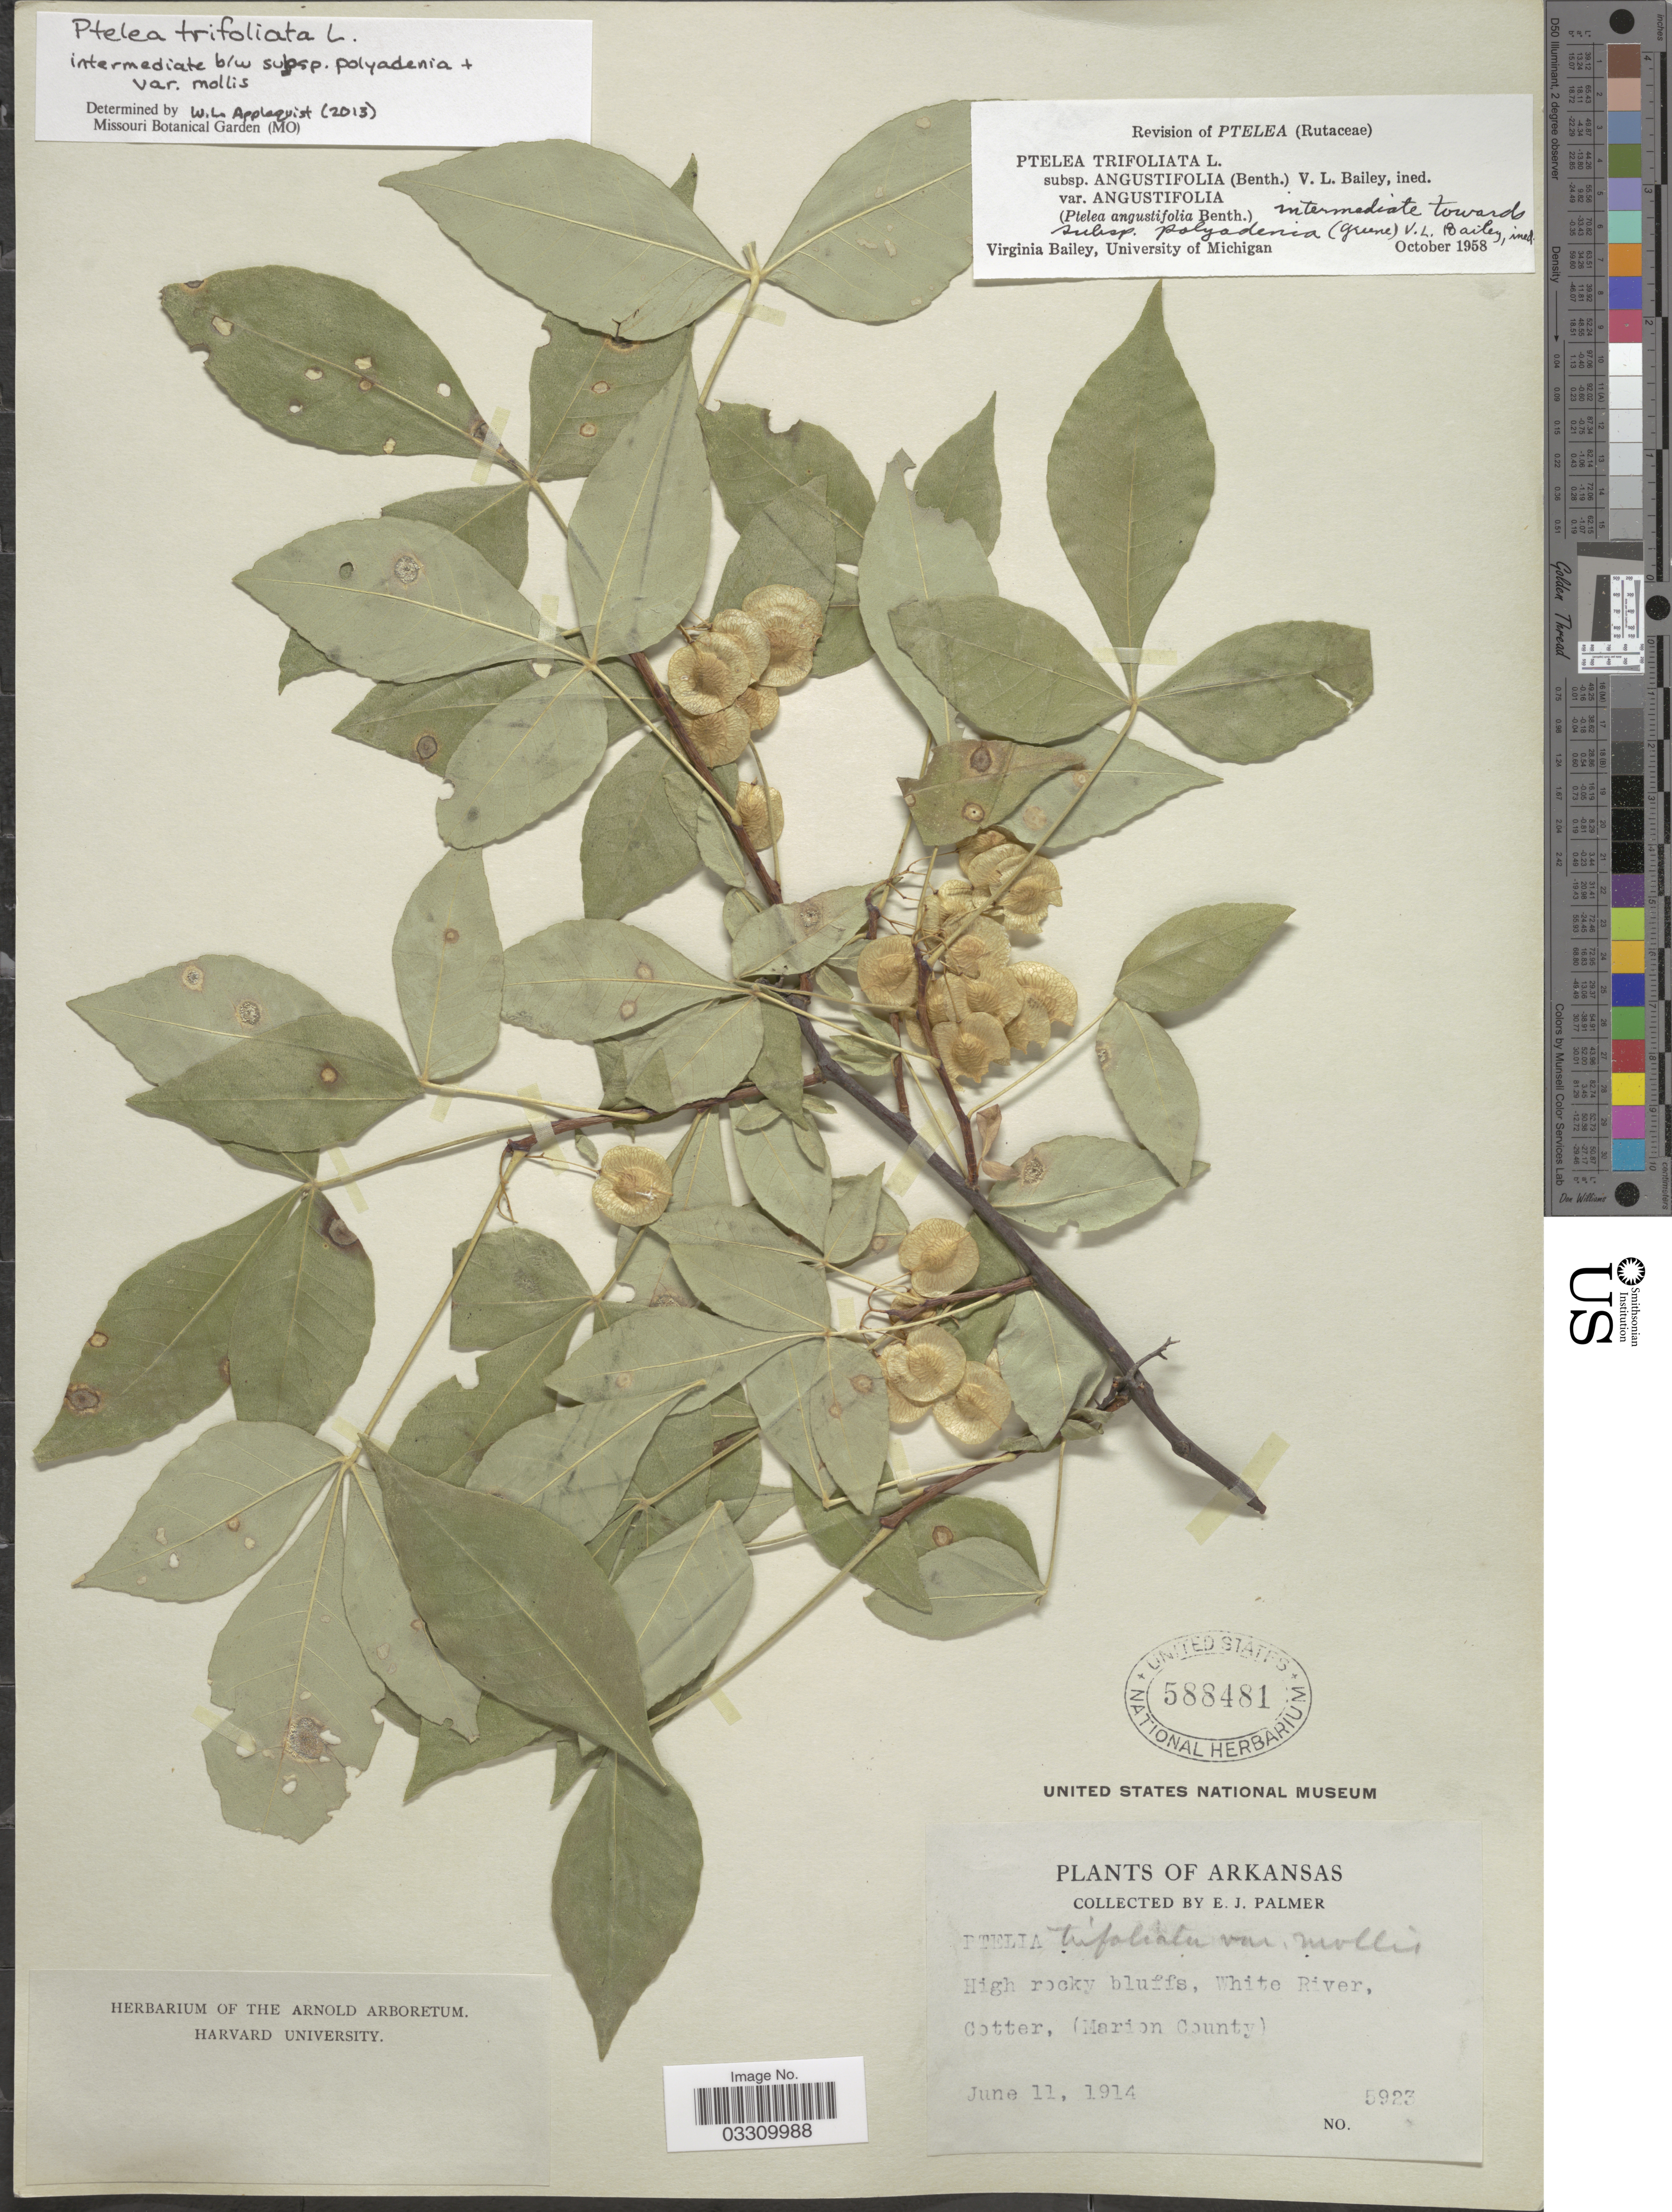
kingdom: Plantae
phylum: Tracheophyta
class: Magnoliopsida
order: Sapindales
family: Rutaceae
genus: Ptelea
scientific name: Ptelea trifoliata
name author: L.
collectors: E. J. Palmer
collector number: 5923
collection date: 1914-06-11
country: United States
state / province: Arkansas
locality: White River, Cotter, (Marion County).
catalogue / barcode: US 588481